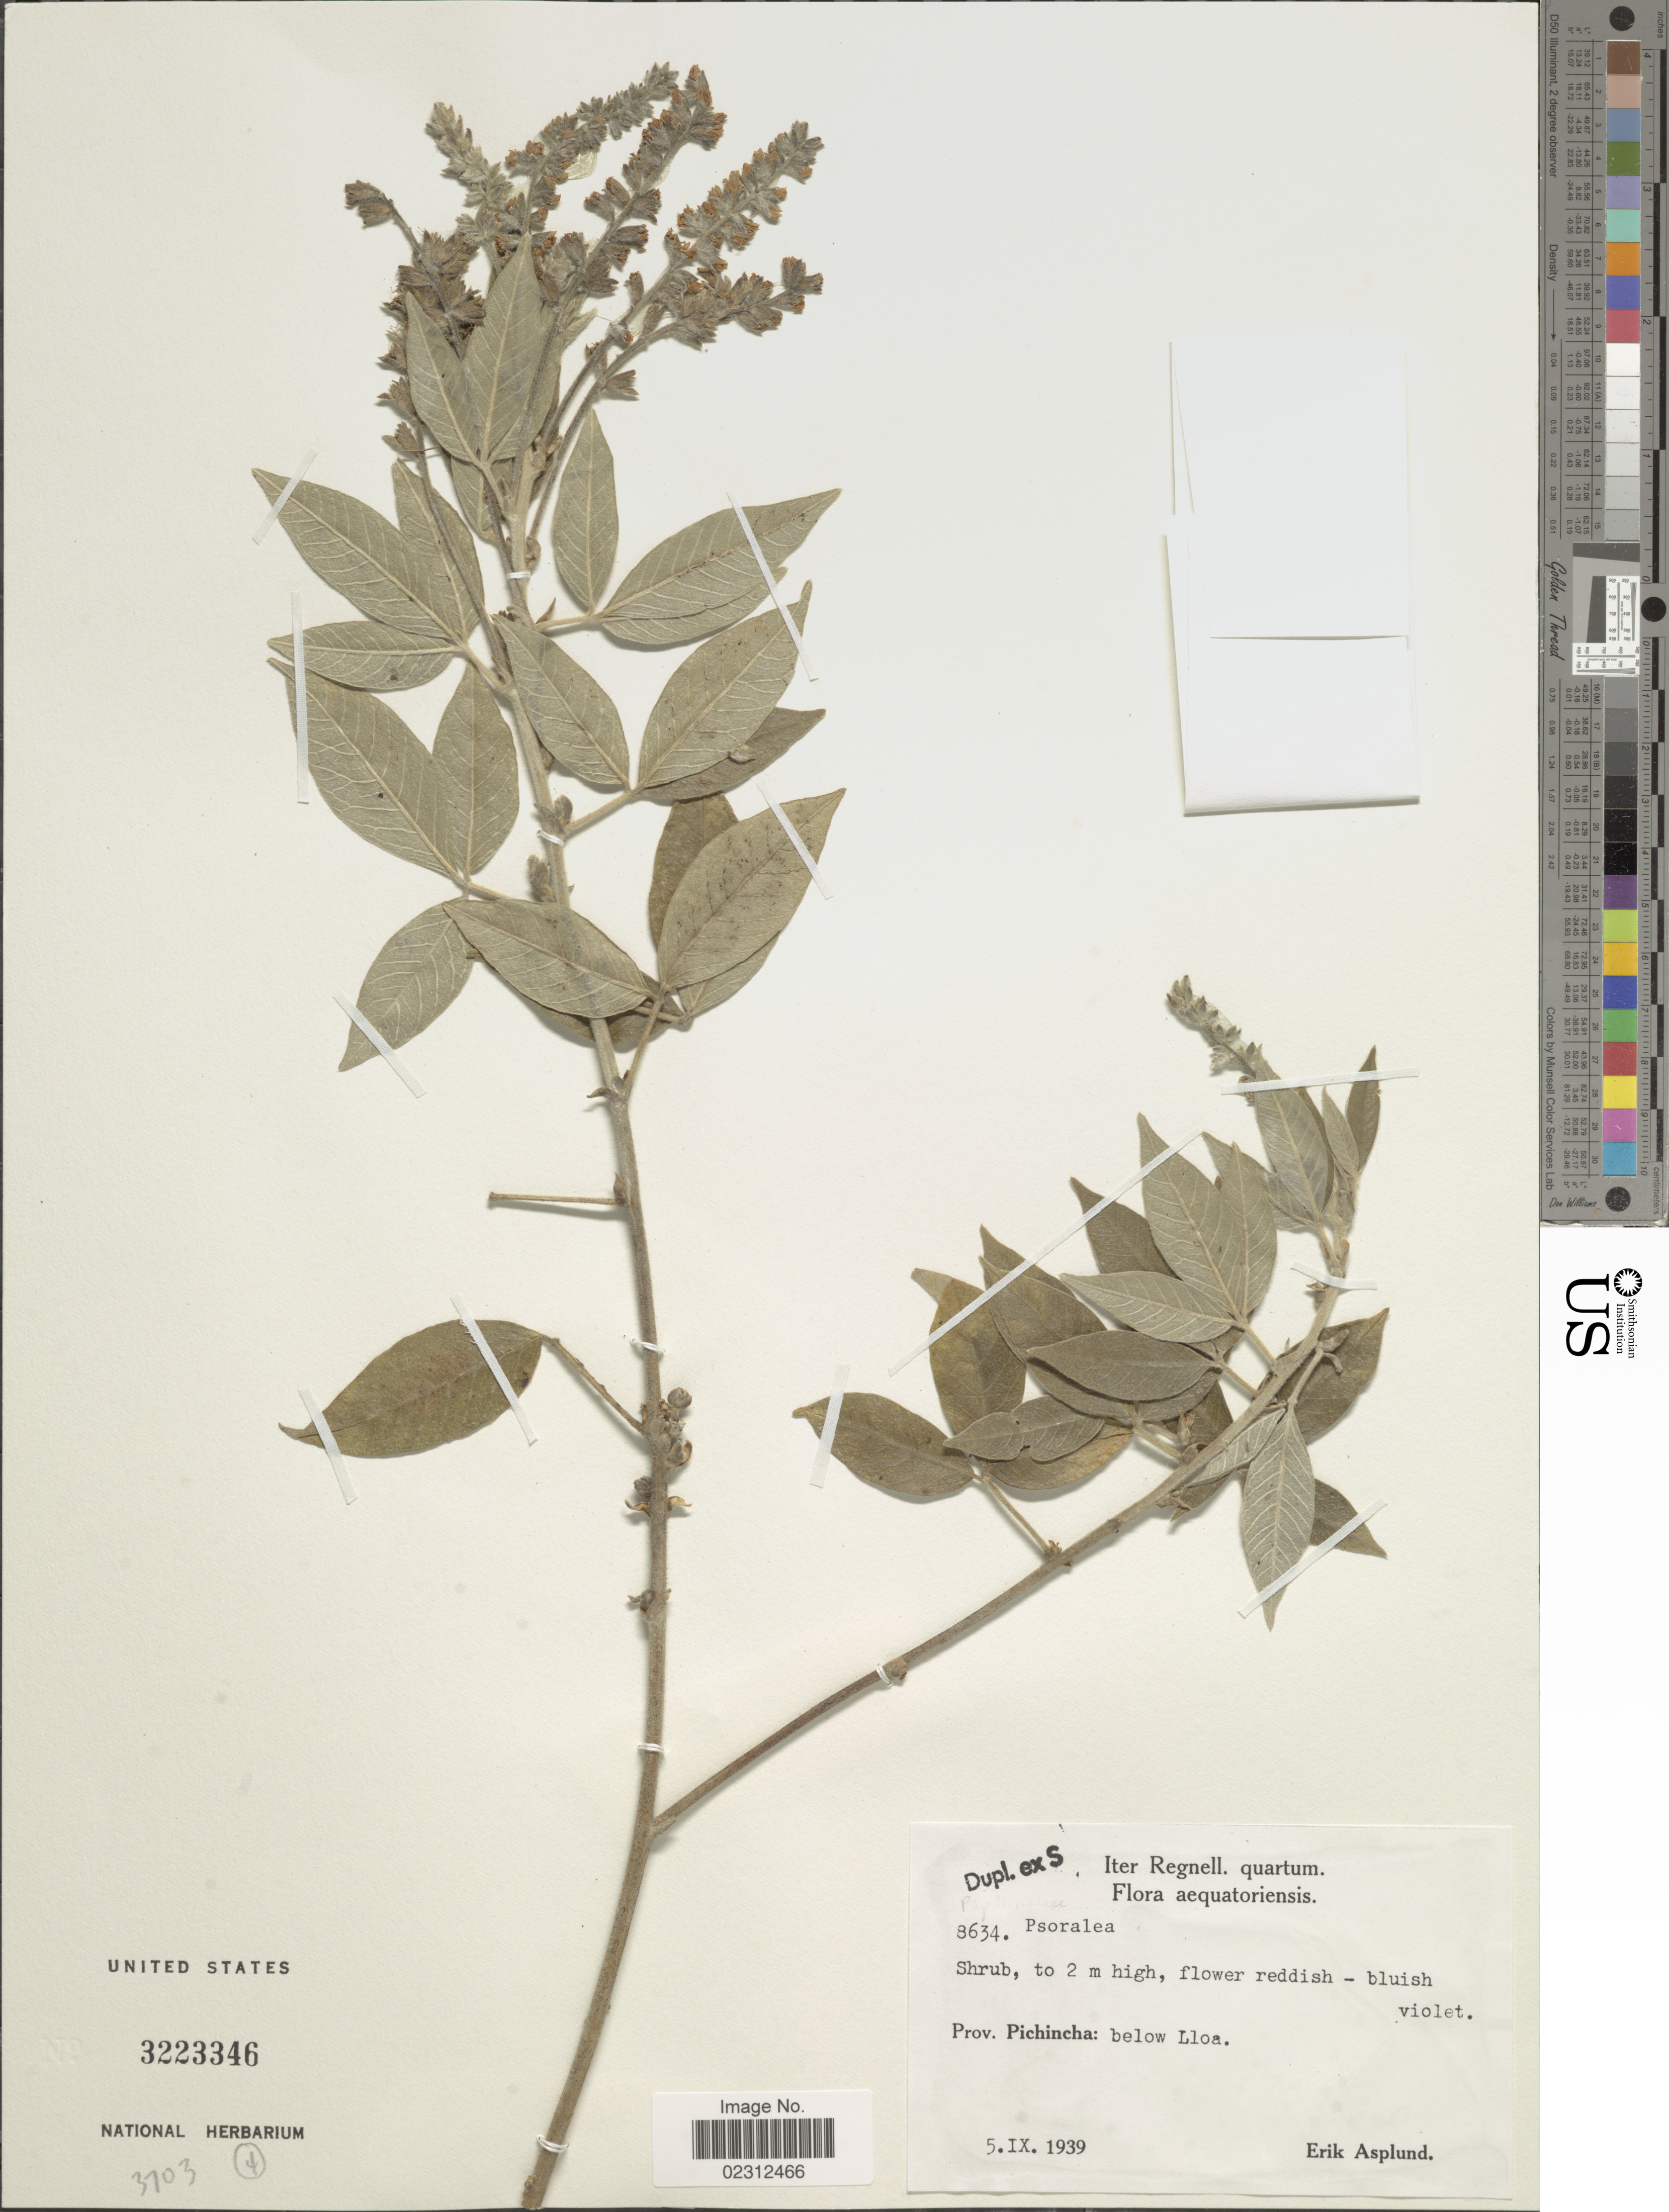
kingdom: Plantae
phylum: Tracheophyta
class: Magnoliopsida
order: Fabales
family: Fabaceae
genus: Psoralea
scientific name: Psoralea sp.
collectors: E. Asplund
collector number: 8634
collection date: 1939-09-05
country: Ecuador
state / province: Pichincha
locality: Below Lloa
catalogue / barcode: US 3223346